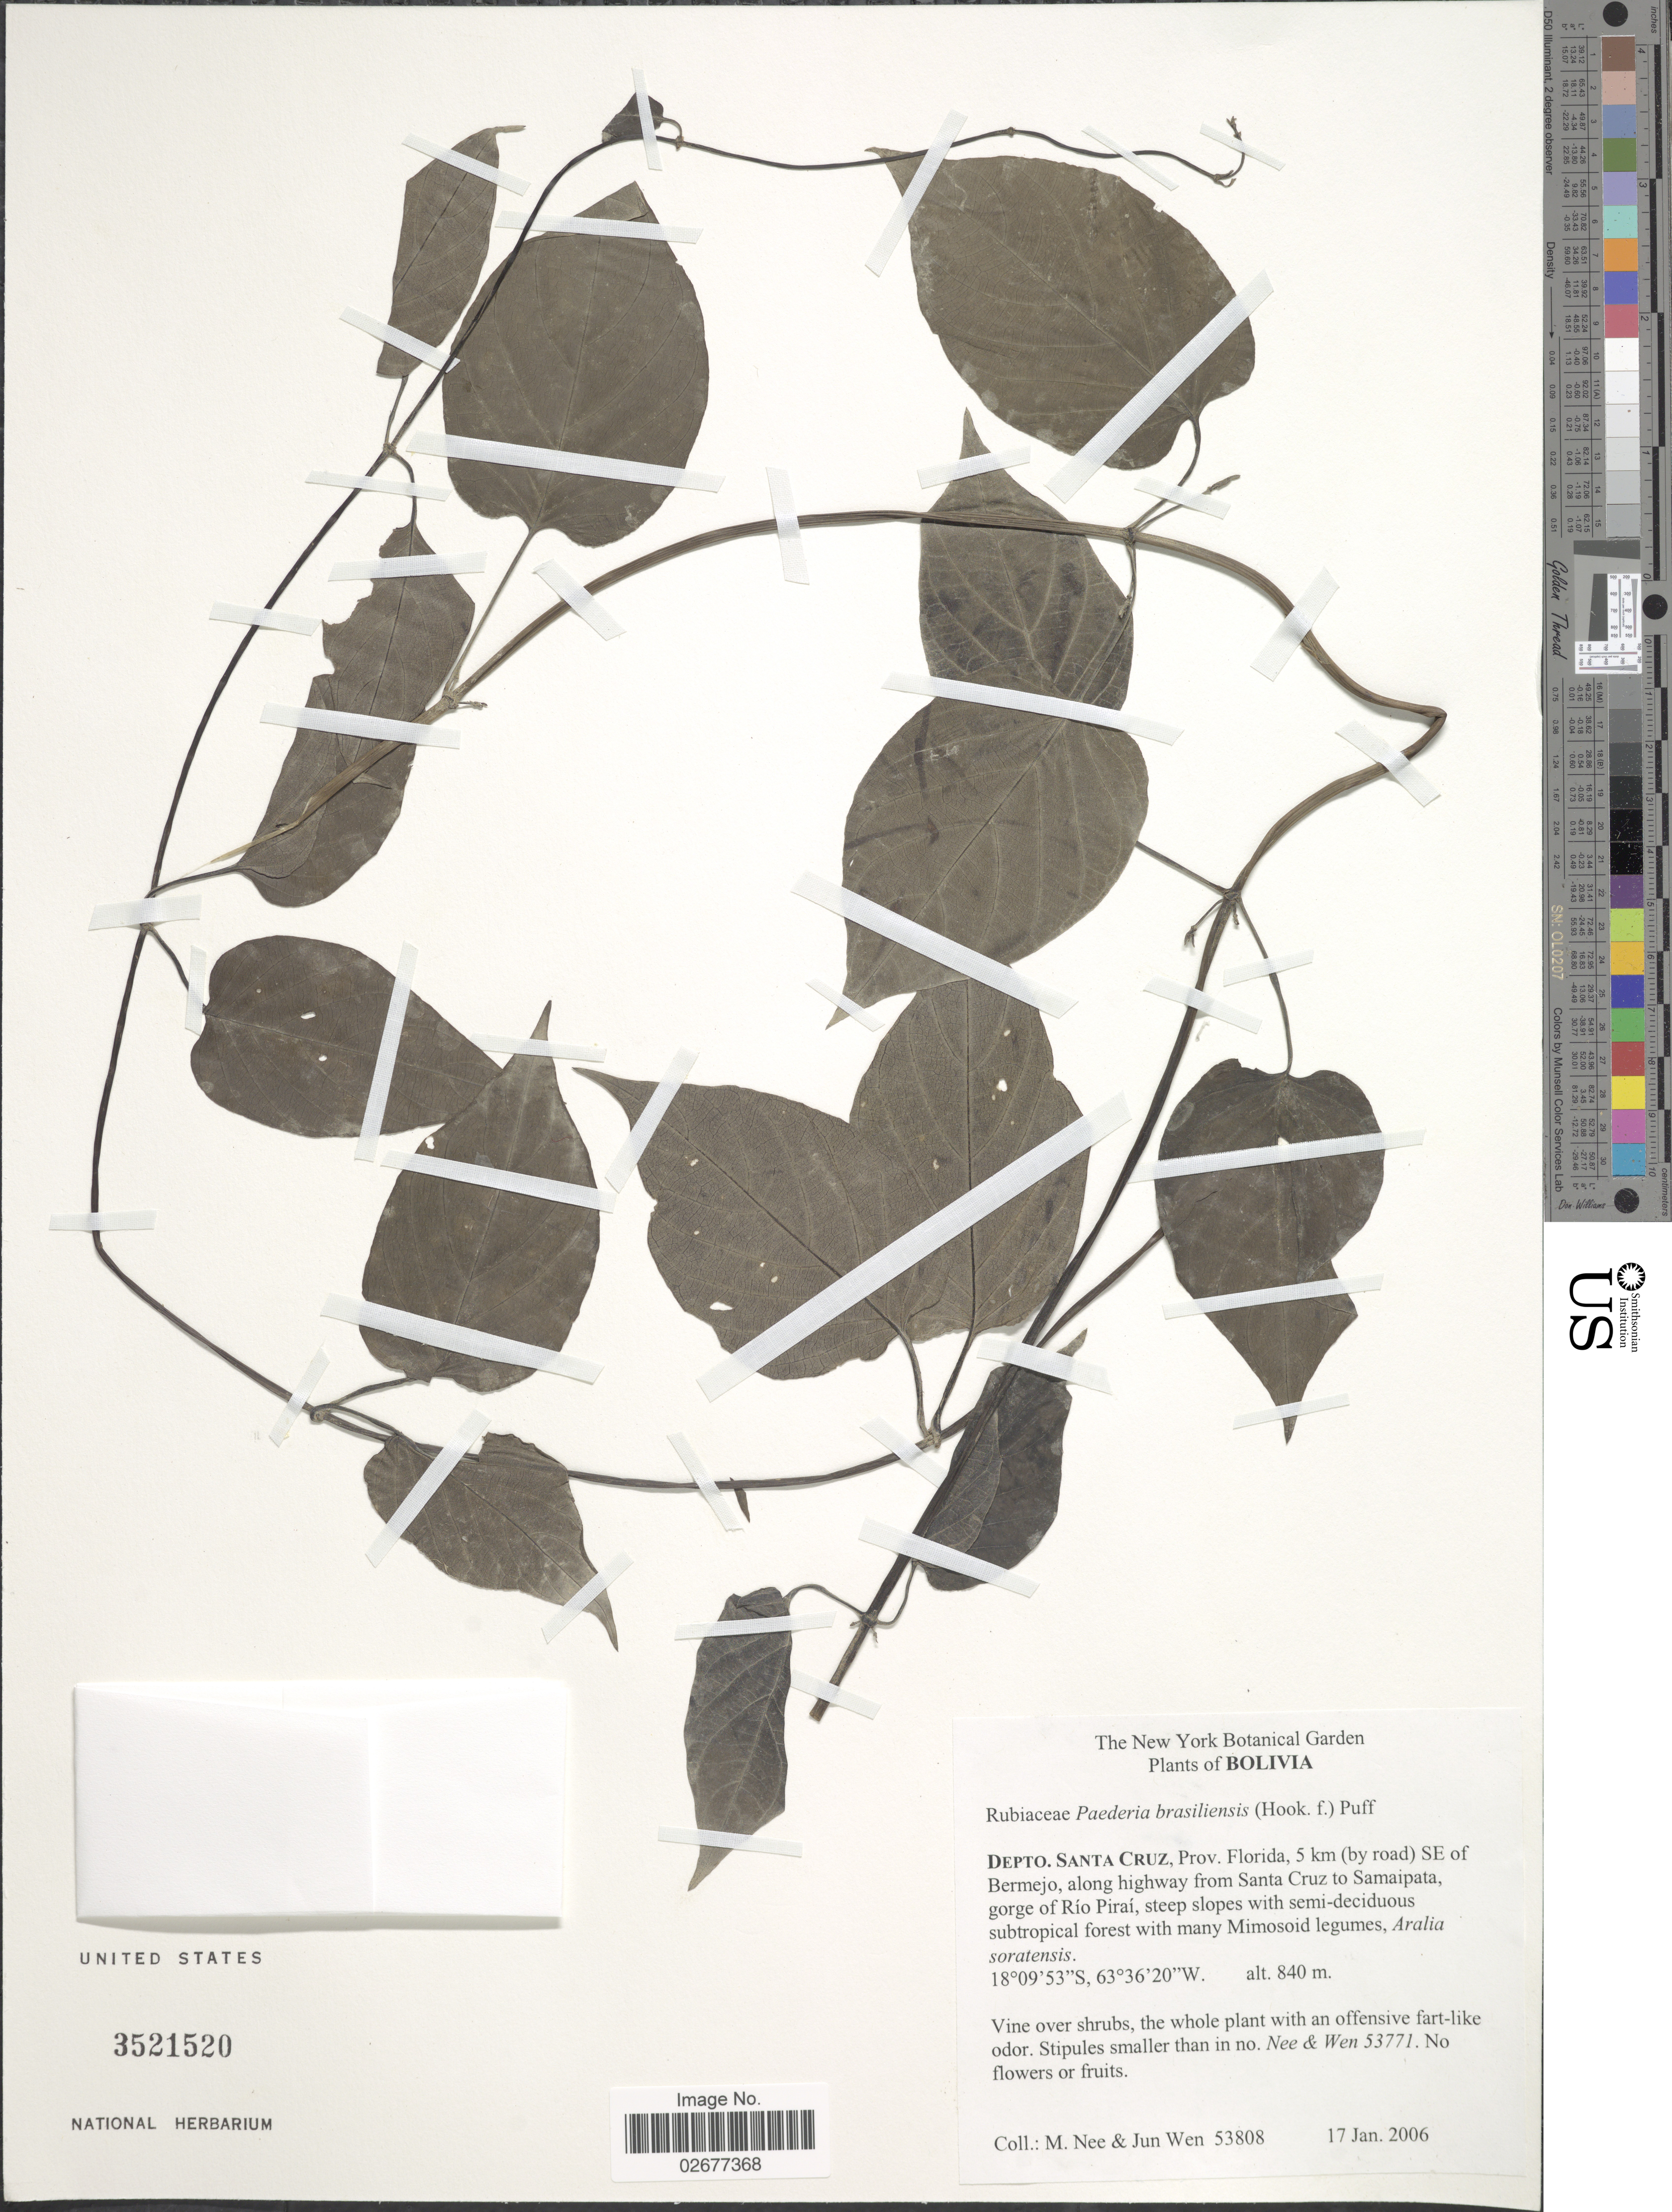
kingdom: Plantae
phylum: Tracheophyta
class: Magnoliopsida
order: Gentianales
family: Rubiaceae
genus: Paederia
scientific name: Paederia brasiliensis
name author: (Hook. f.) Puff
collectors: M. Nee & J. Wen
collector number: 53808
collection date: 2006-01-17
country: Bolivia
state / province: Santa Cruz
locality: Depto. santa Cruz, Prov. Florida, 5 km (by road) SE of Bermejo, along highway from Santa Cruz to Samaipata, gorge of Rio Pirai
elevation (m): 840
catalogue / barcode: US 3521520